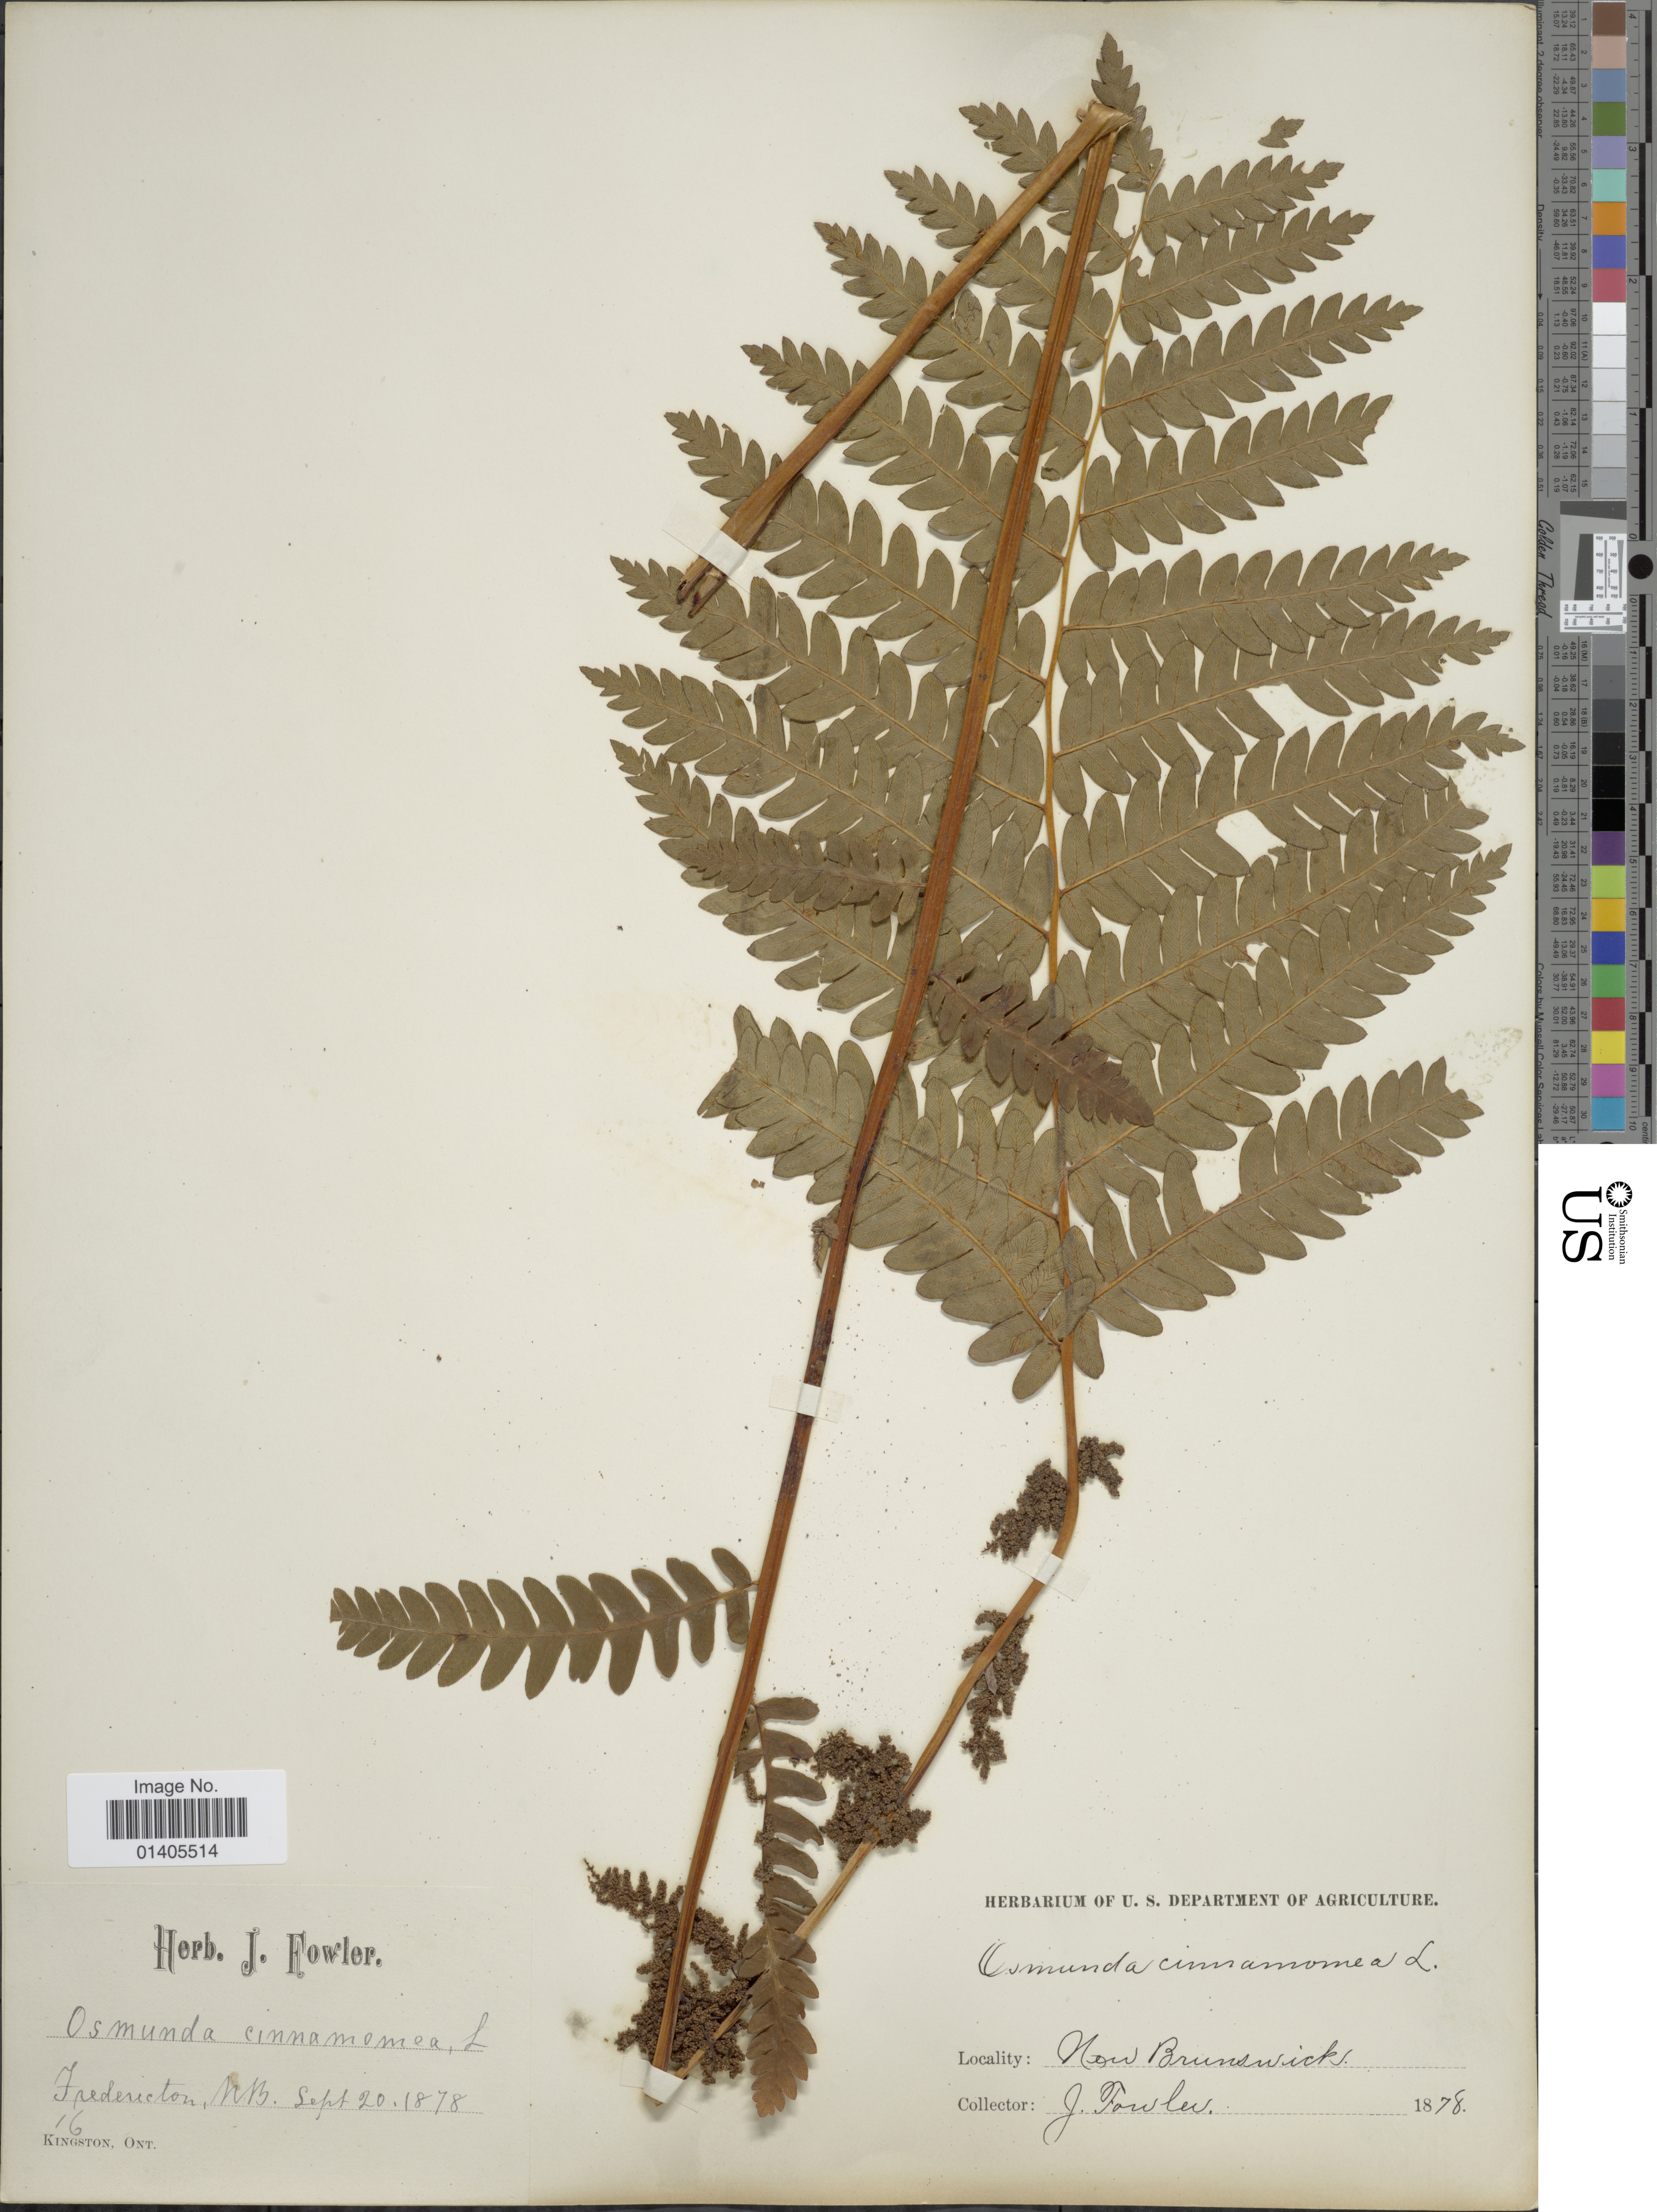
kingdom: Plantae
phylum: Tracheophyta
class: Polypodiopsida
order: Osmundales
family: Osmundaceae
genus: Osmunda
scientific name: Osmunda claytoniana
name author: (L.) Tagawa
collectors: J. P. Fowler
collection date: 1878-09-20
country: Canada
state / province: New Brunswick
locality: Fredericton, Kingston, Ont.